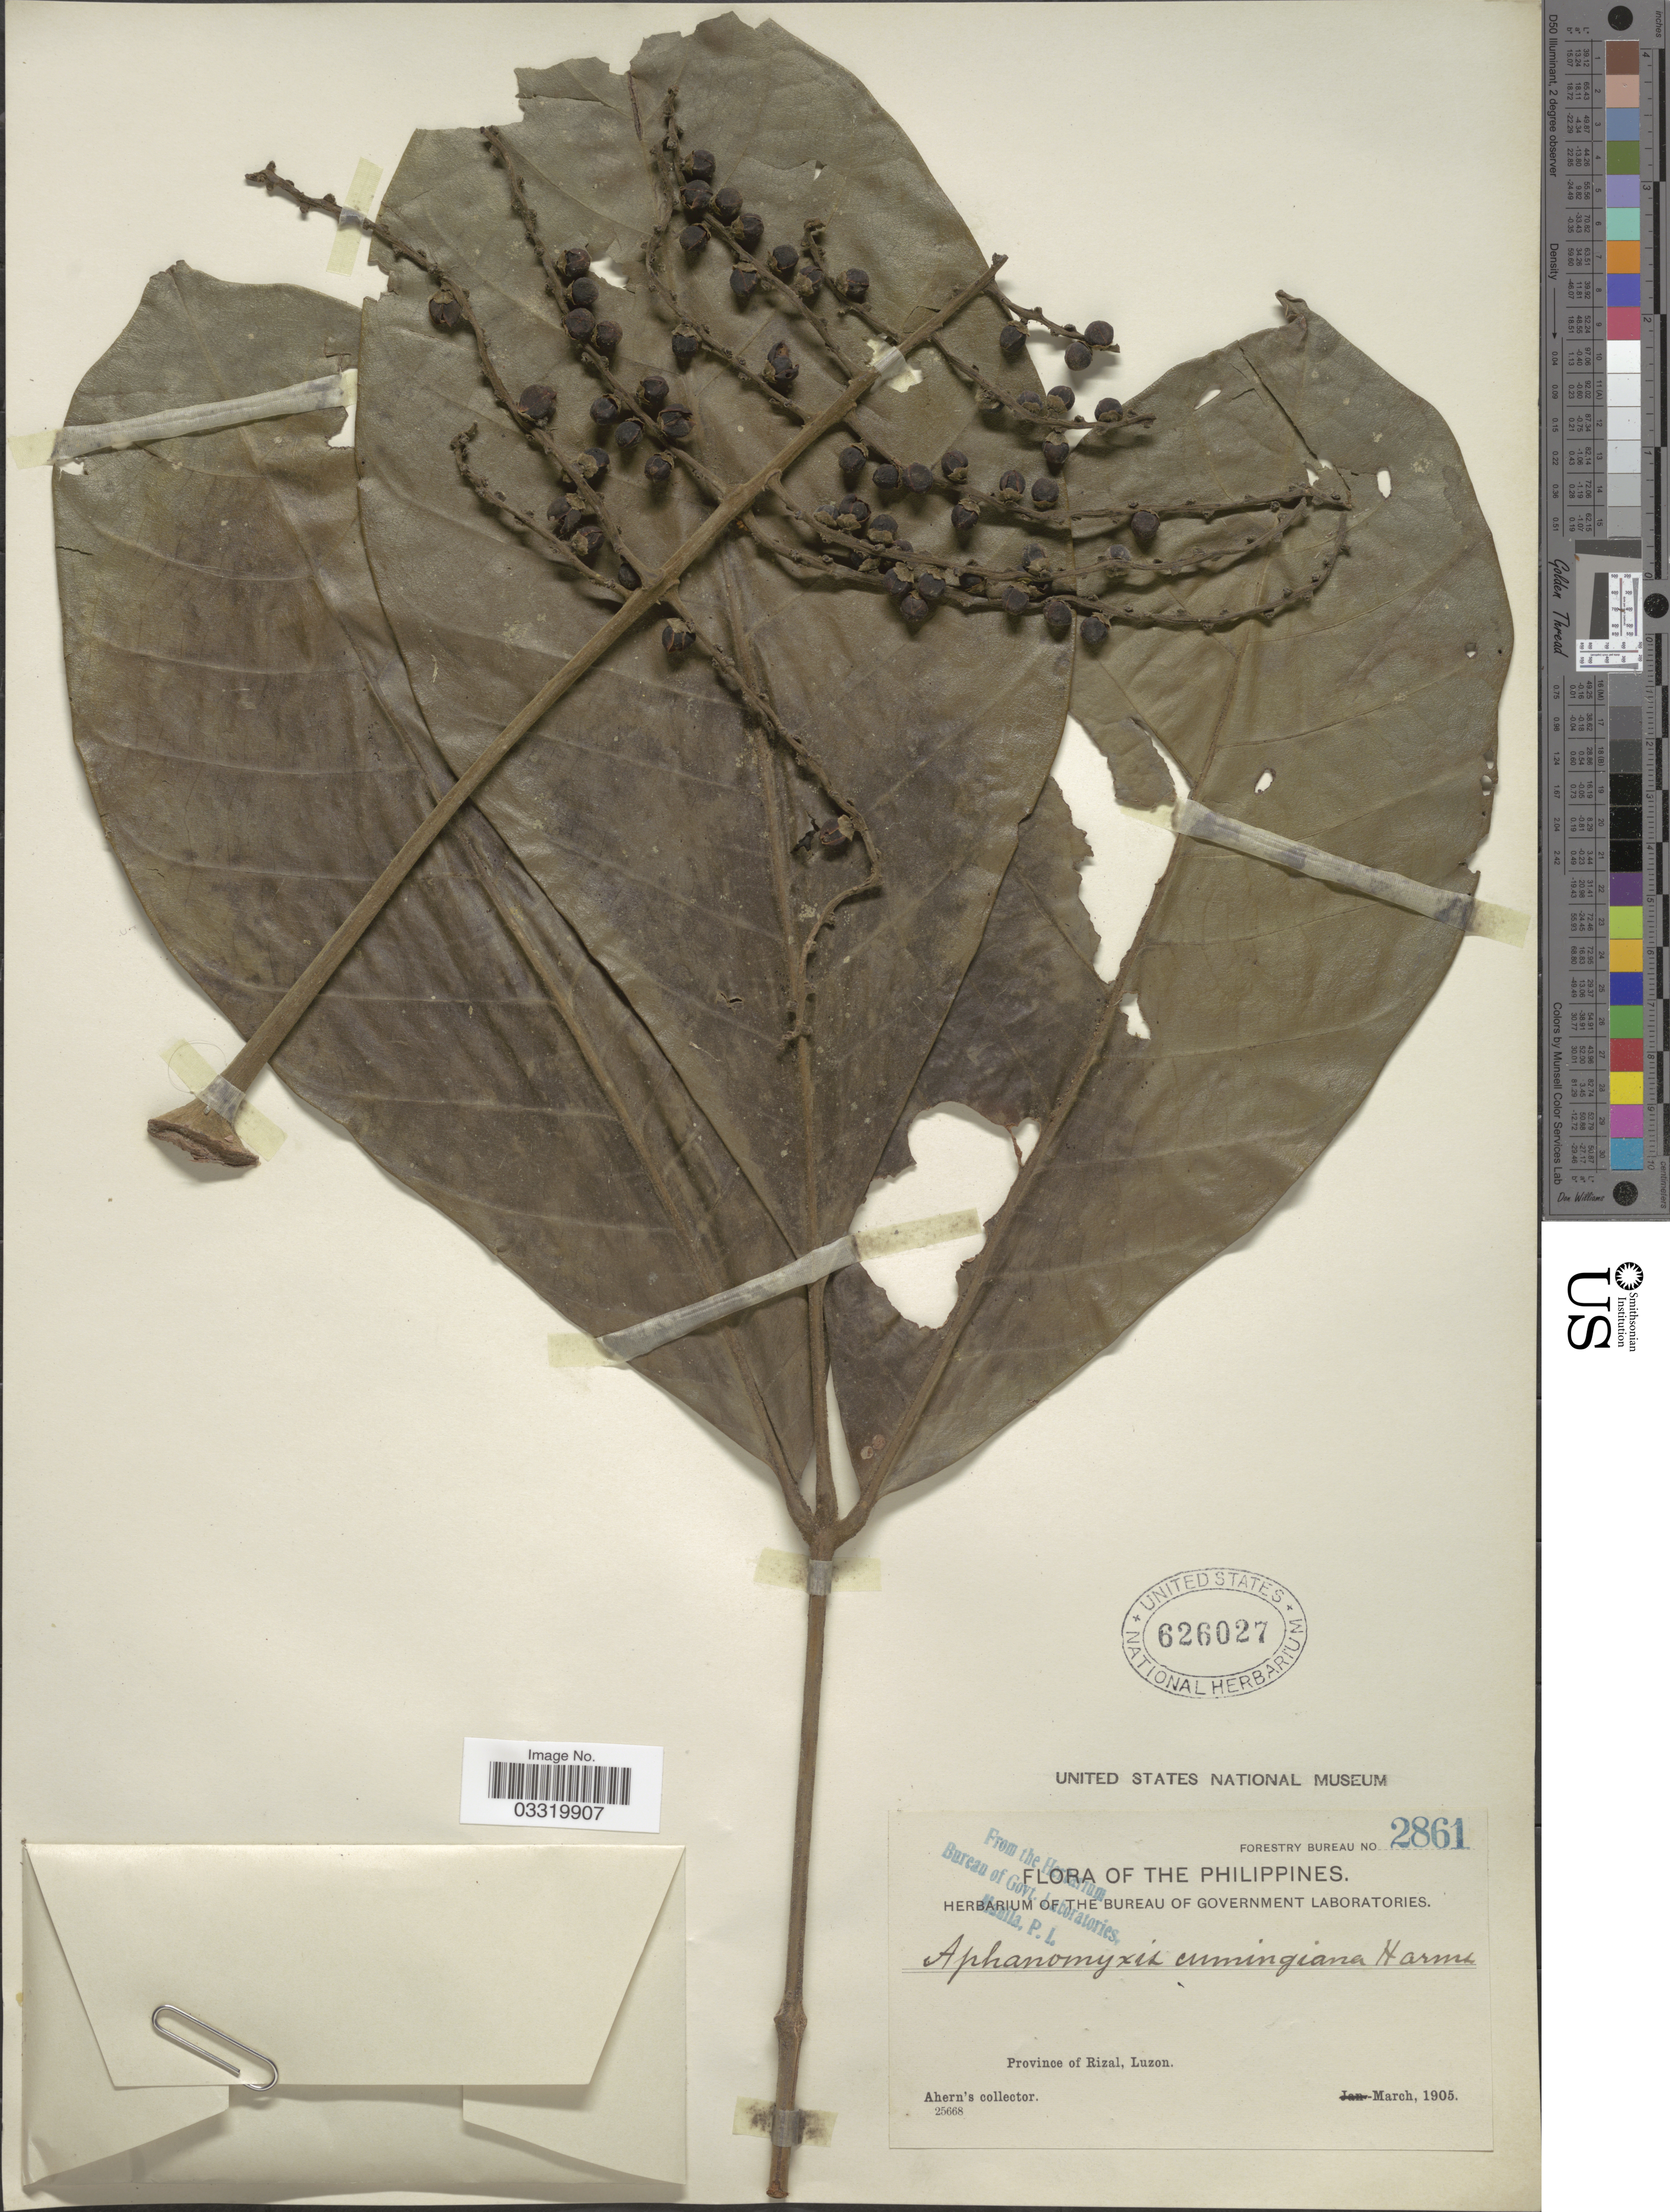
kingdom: Plantae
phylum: Tracheophyta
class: Magnoliopsida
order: Sapindales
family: Meliaceae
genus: Aphanamixis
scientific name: Aphanamixis polystachya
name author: (Wall.) R. Parker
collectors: Ahern's collector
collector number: Forestry Bureau 2861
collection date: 1905-03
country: Philippines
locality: Province of Rizal, Luzon.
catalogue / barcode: US 626027